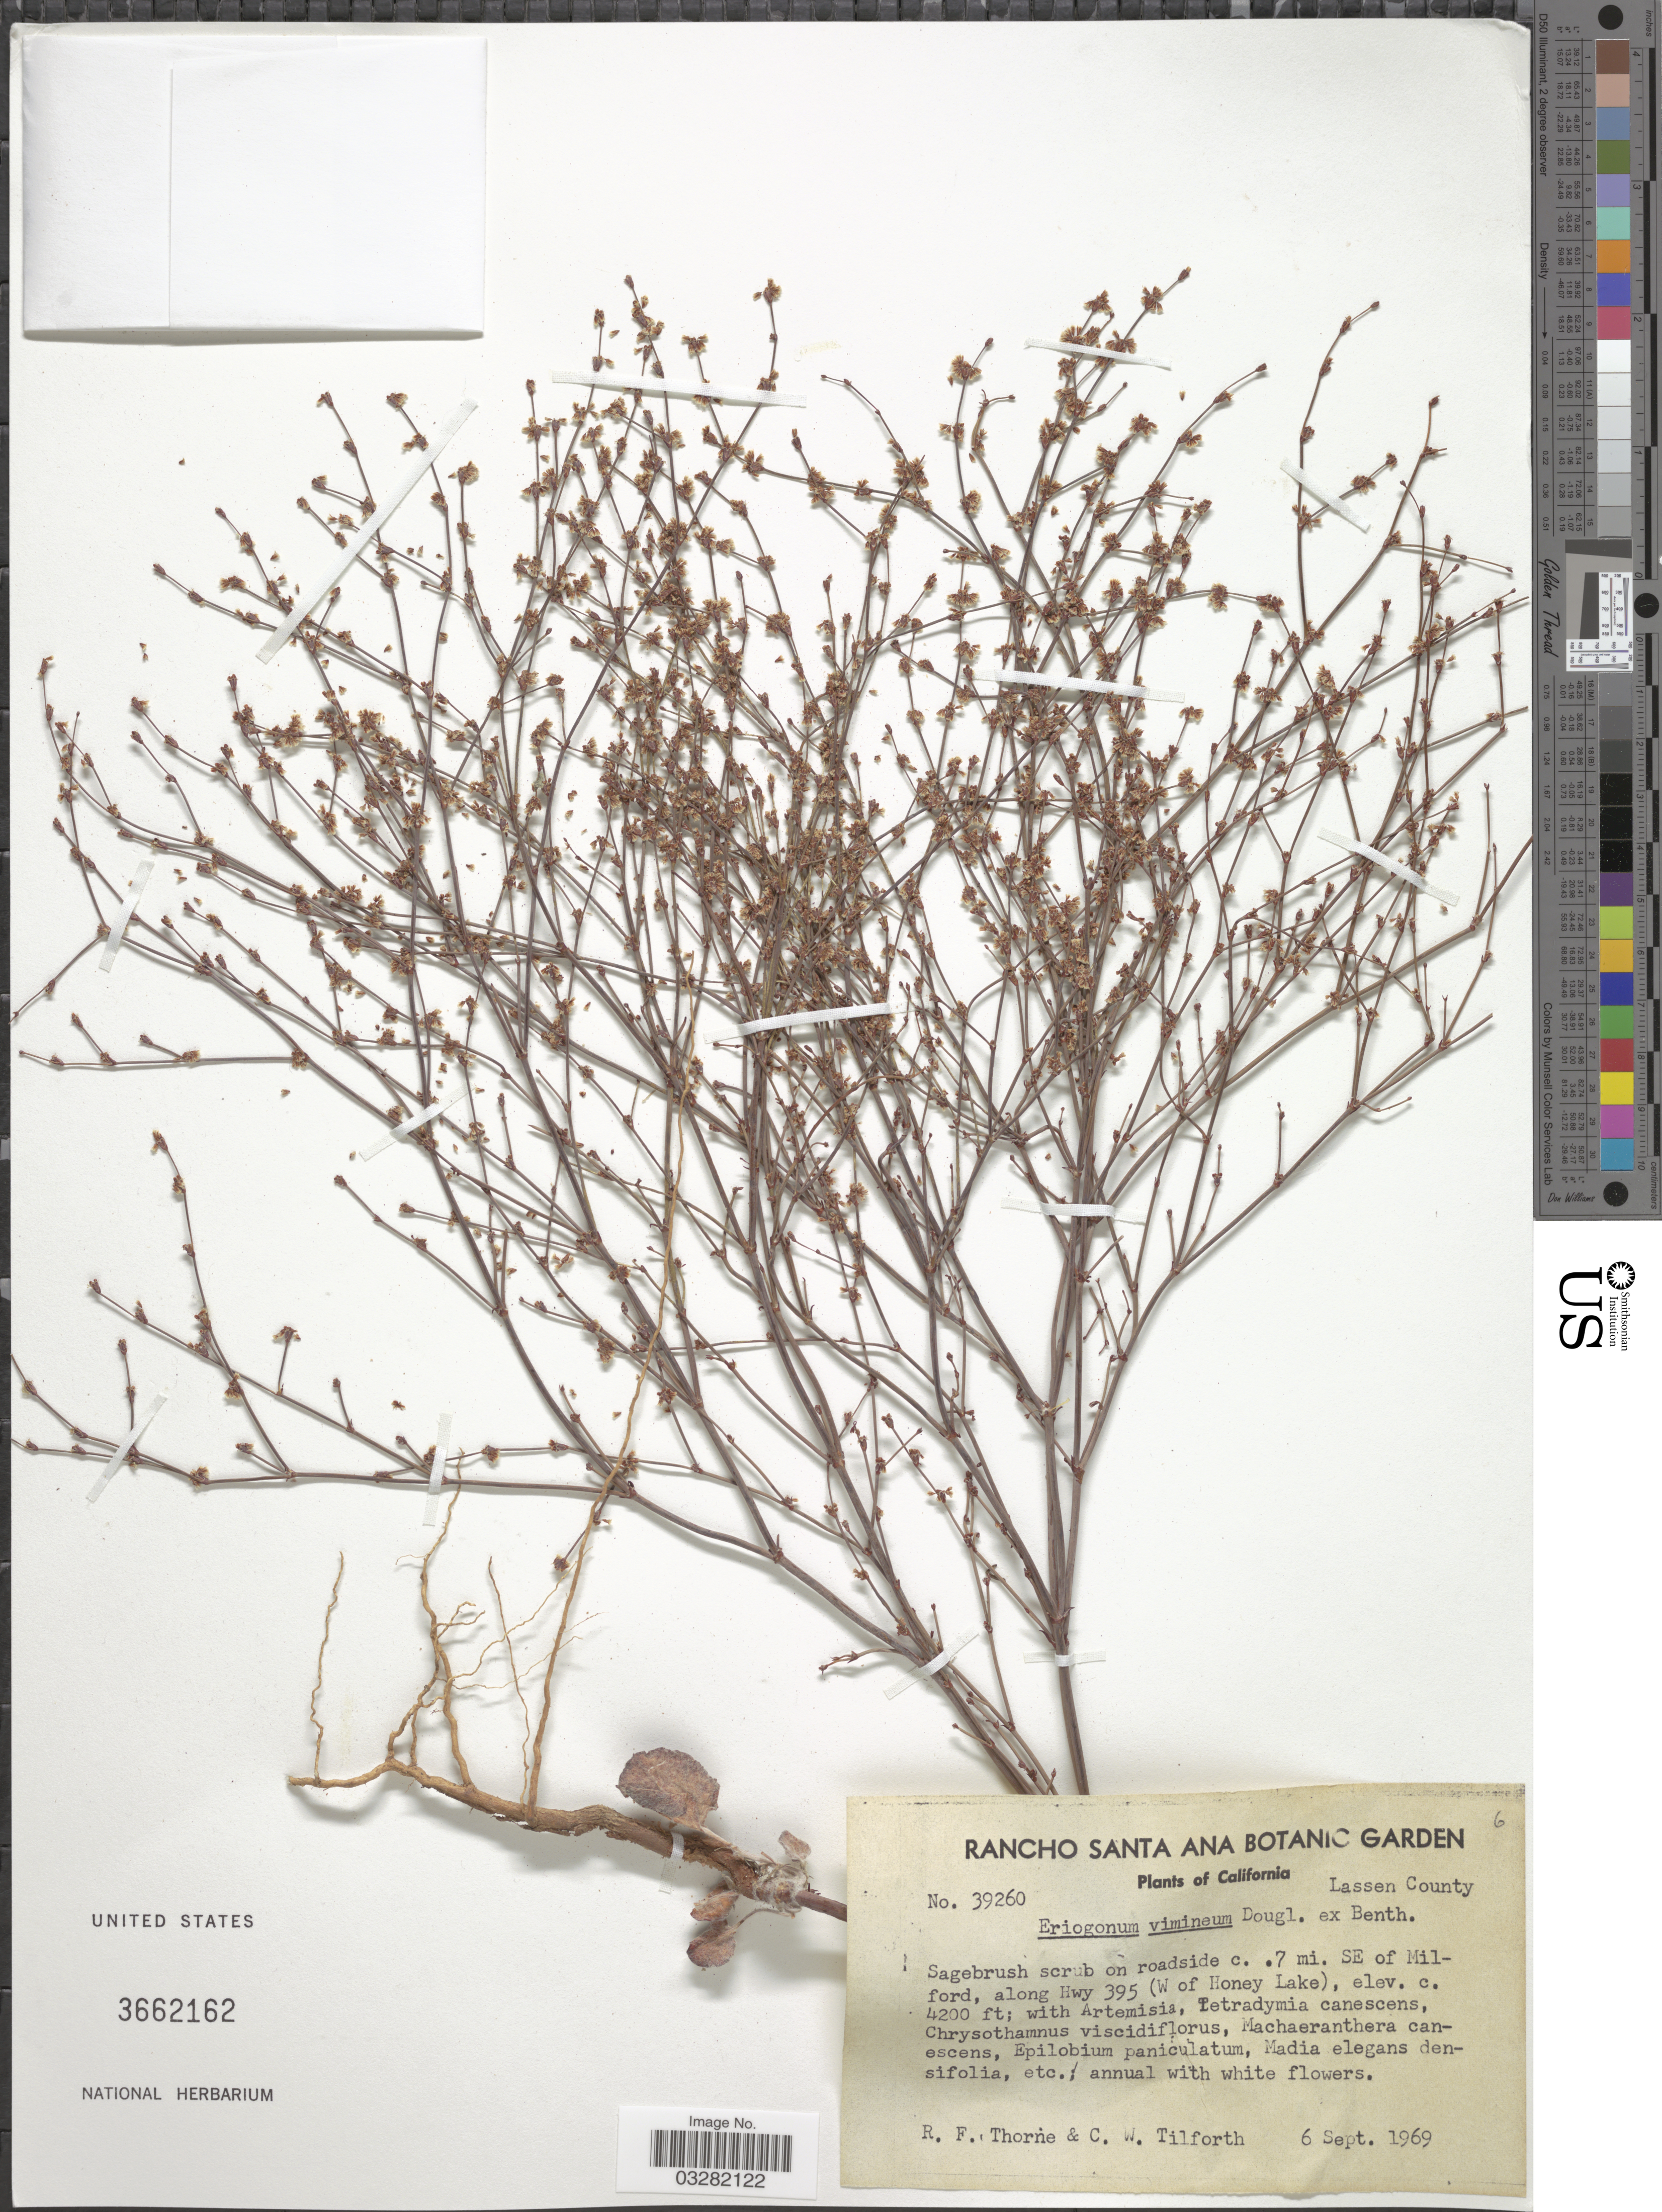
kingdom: Plantae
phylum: Tracheophyta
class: Magnoliopsida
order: Caryophyllales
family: Polygonaceae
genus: Eriogonum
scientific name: Eriogonum vimineum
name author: Douglas ex Benth.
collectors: R. Thorne & C. Tilforth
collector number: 39260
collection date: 1969-09-06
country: United States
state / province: California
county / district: Lassen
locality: Lassen County. Sagebrush scrub on roadside c. .7 mi. SE of Milford, along Hwy 395 (W of Honey Lake).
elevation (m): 1280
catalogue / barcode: US 3662162